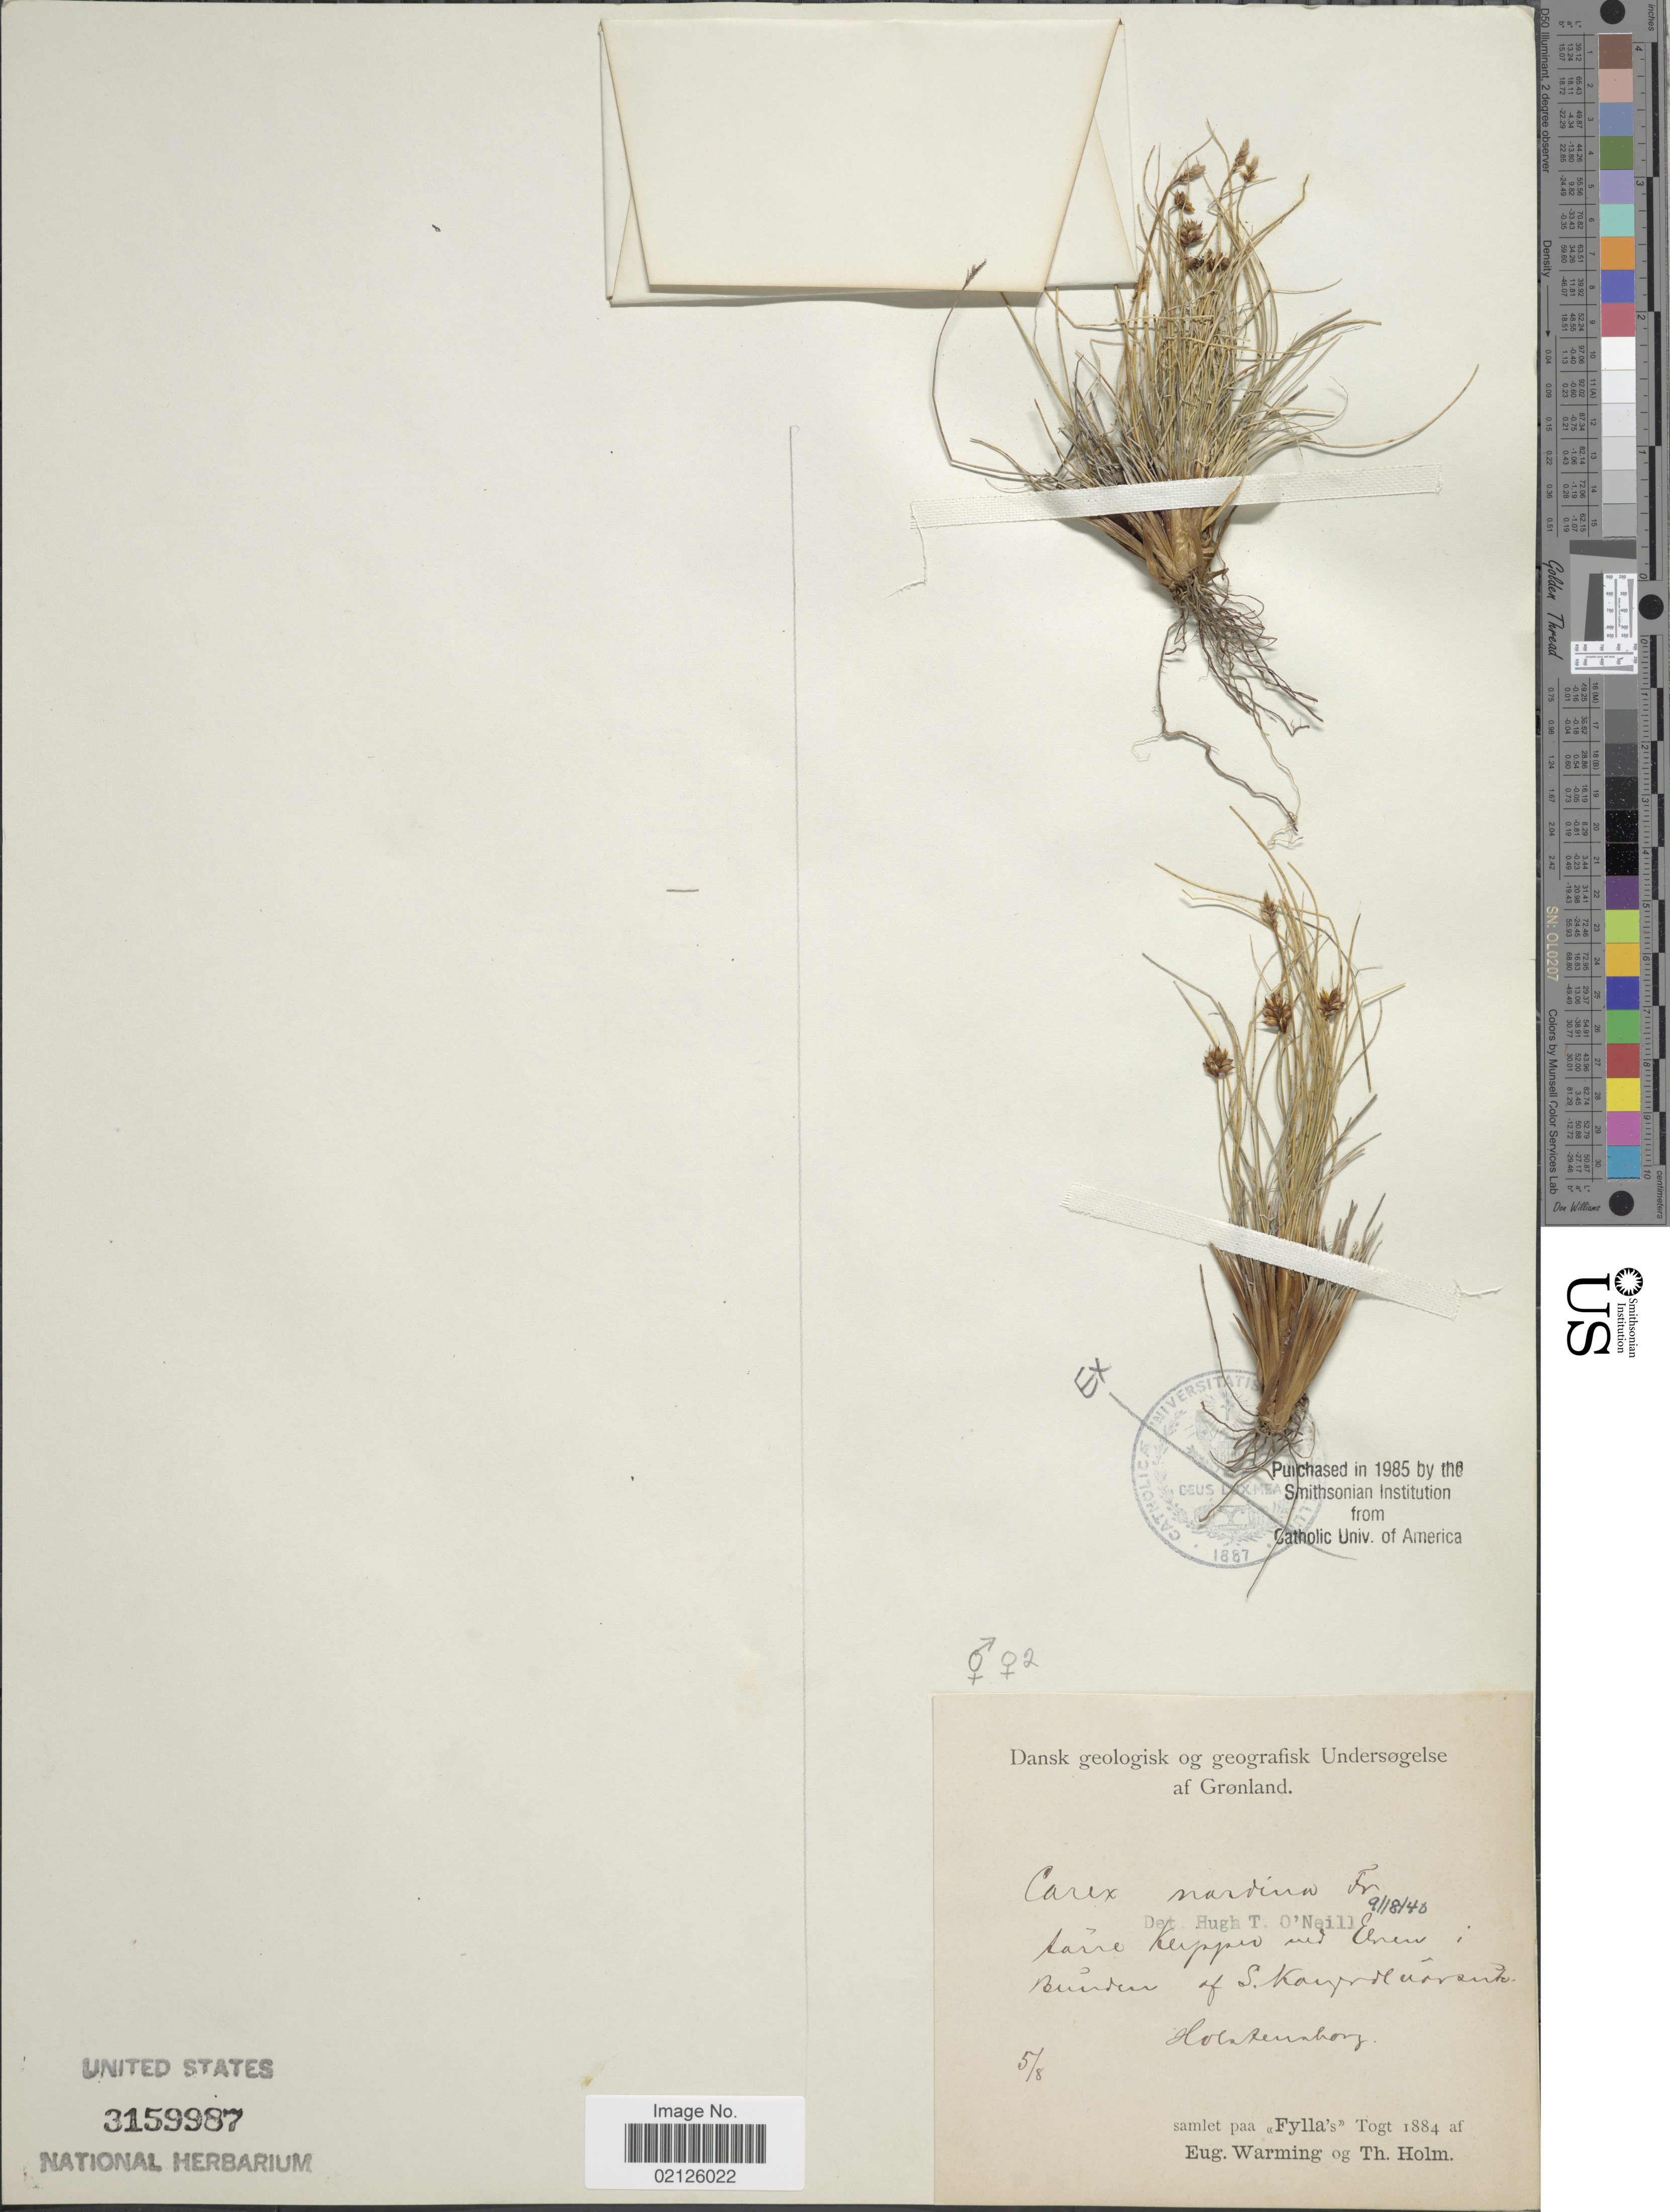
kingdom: Plantae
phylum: Tracheophyta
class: Liliopsida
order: Poales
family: Cyperaceae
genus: Carex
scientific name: Carex nardina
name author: (Hornem.) Fr.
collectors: E. Warming & T. Holm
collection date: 1884-08-05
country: Greenland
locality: Dansk geologisk og geografisk Underøgelse af Grønland, samlet paa Fylla's Togt. Sârre Klipper und Elven; Bunden of S. Kayrdluaranto, Holsteinsborg [interpreted]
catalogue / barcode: US 3159987